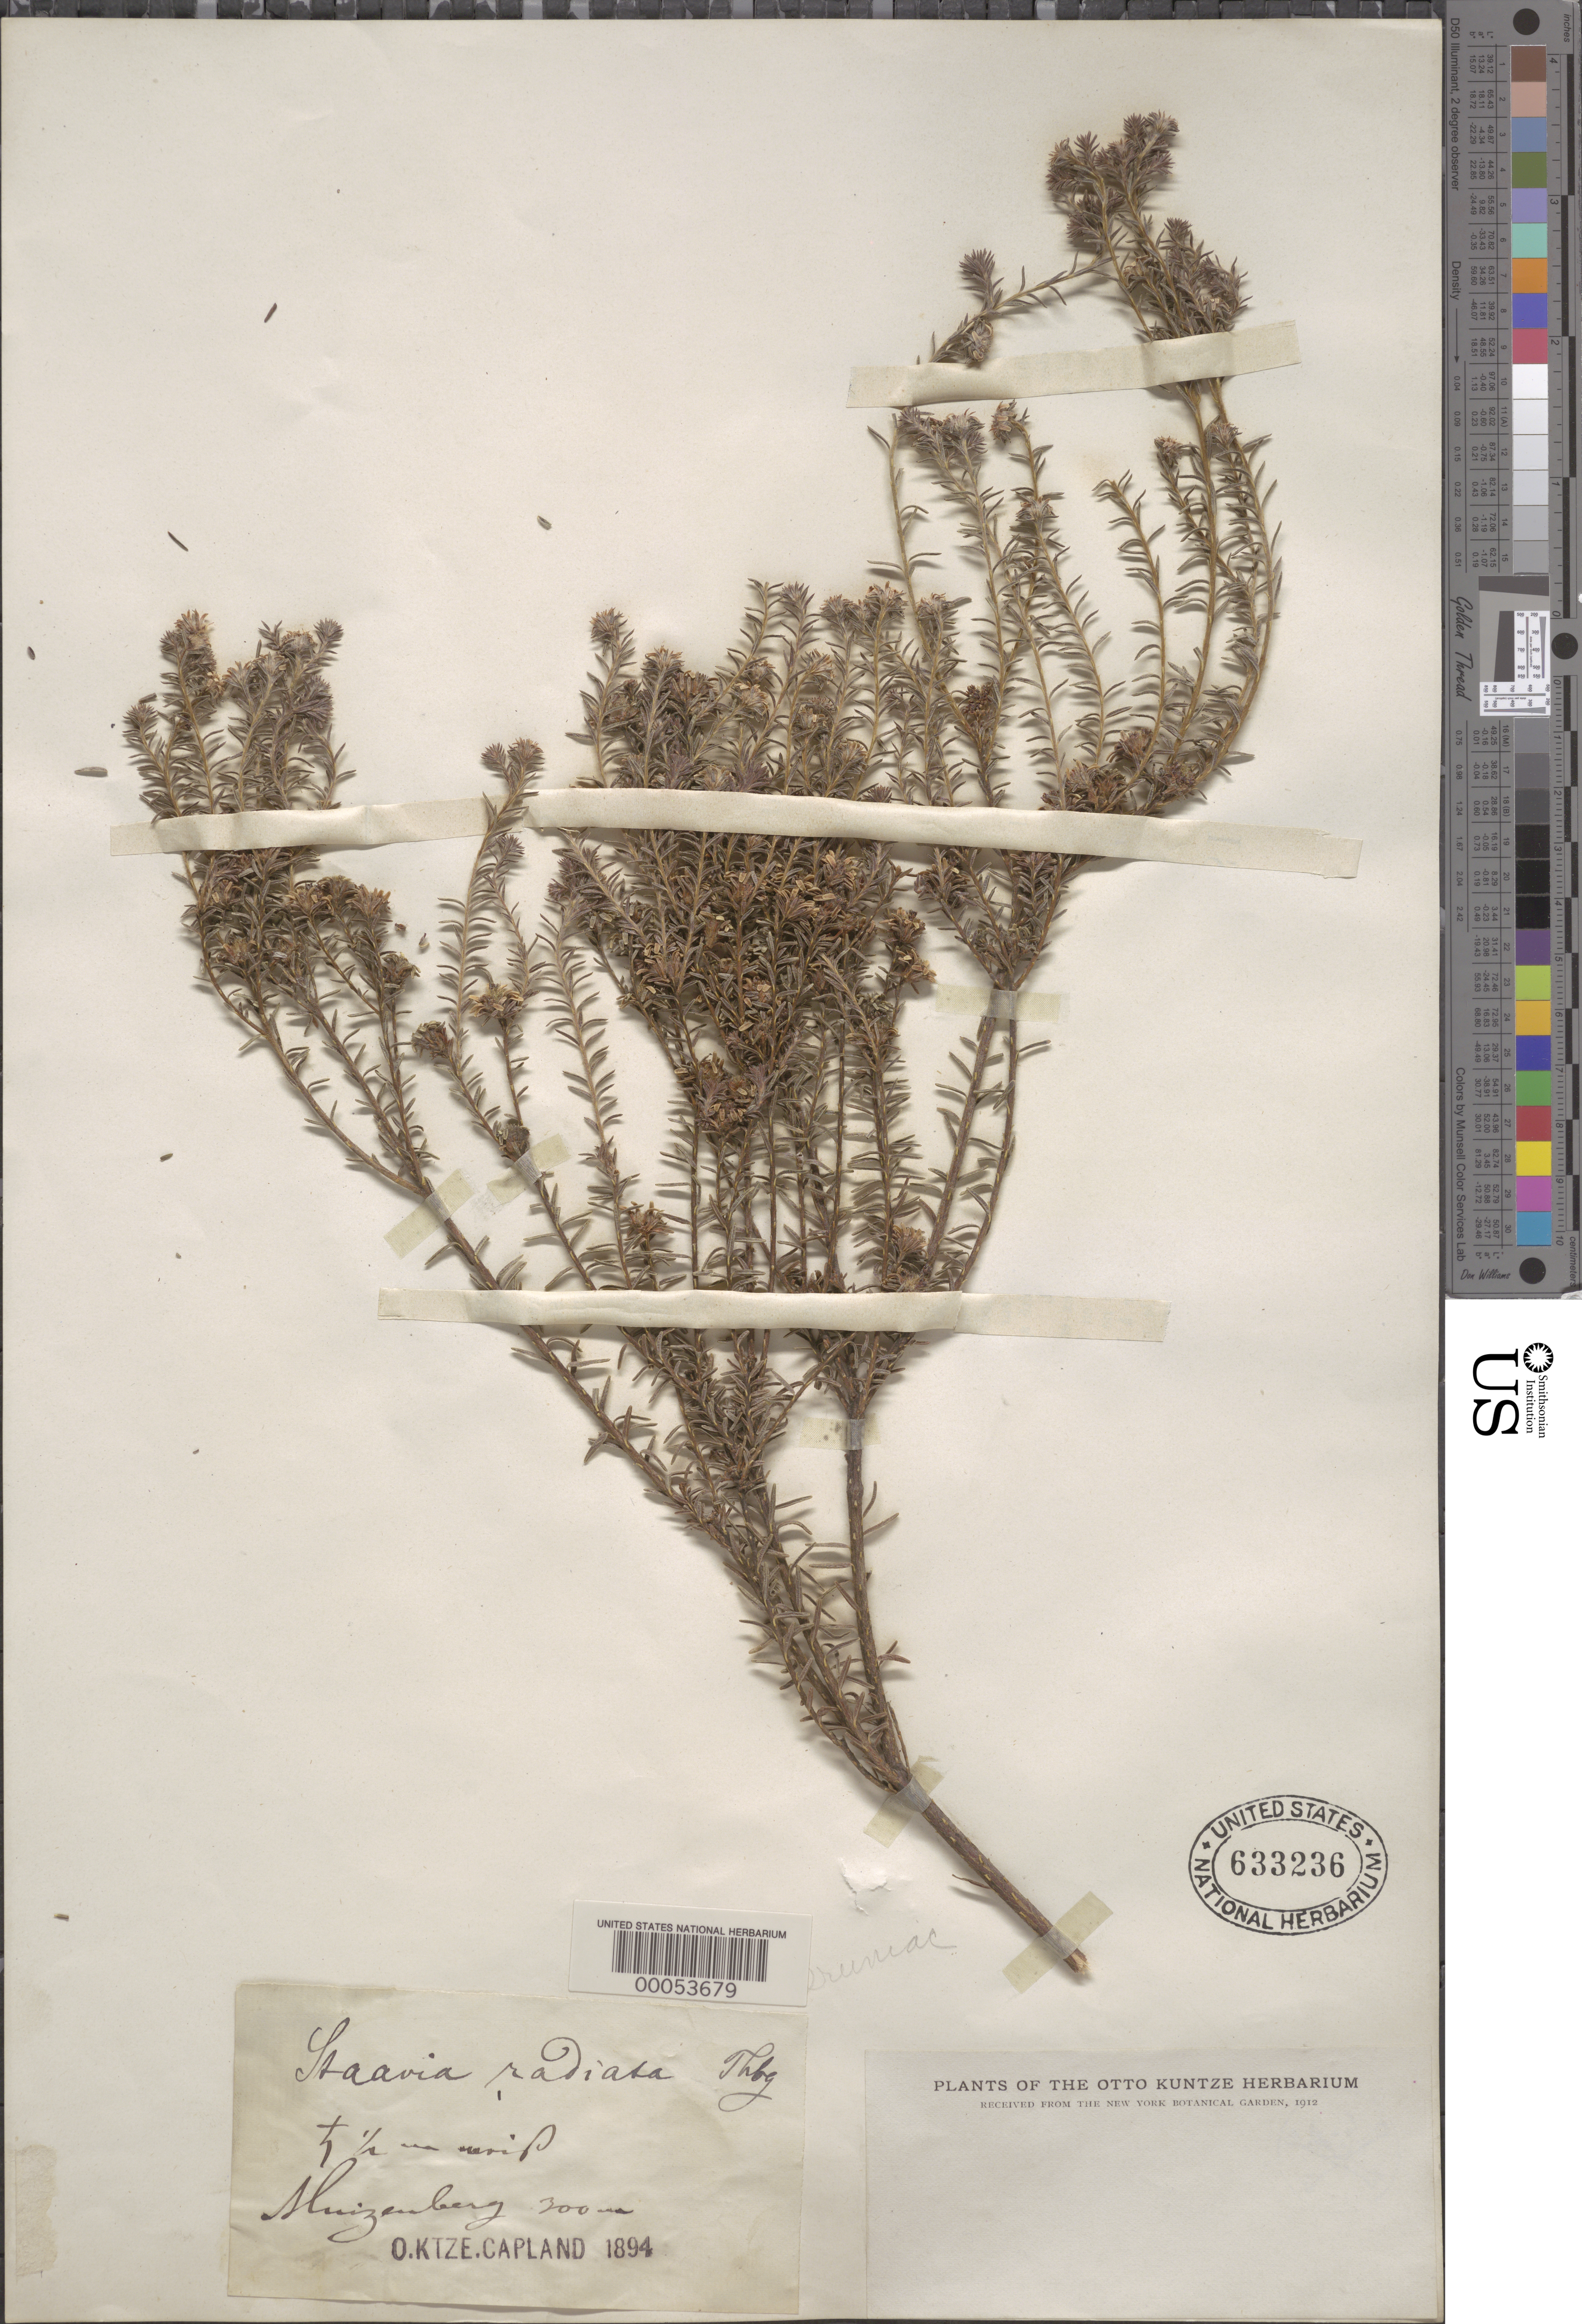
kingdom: Plantae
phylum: Tracheophyta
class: Magnoliopsida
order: Bruniales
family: Bruniaceae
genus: Staavia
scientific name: Staavia radiata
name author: (L.) Dahl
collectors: C.E.O. Kuntze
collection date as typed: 1894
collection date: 1894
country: South Africa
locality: Capland. Muizenberg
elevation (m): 300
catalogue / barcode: US 633236